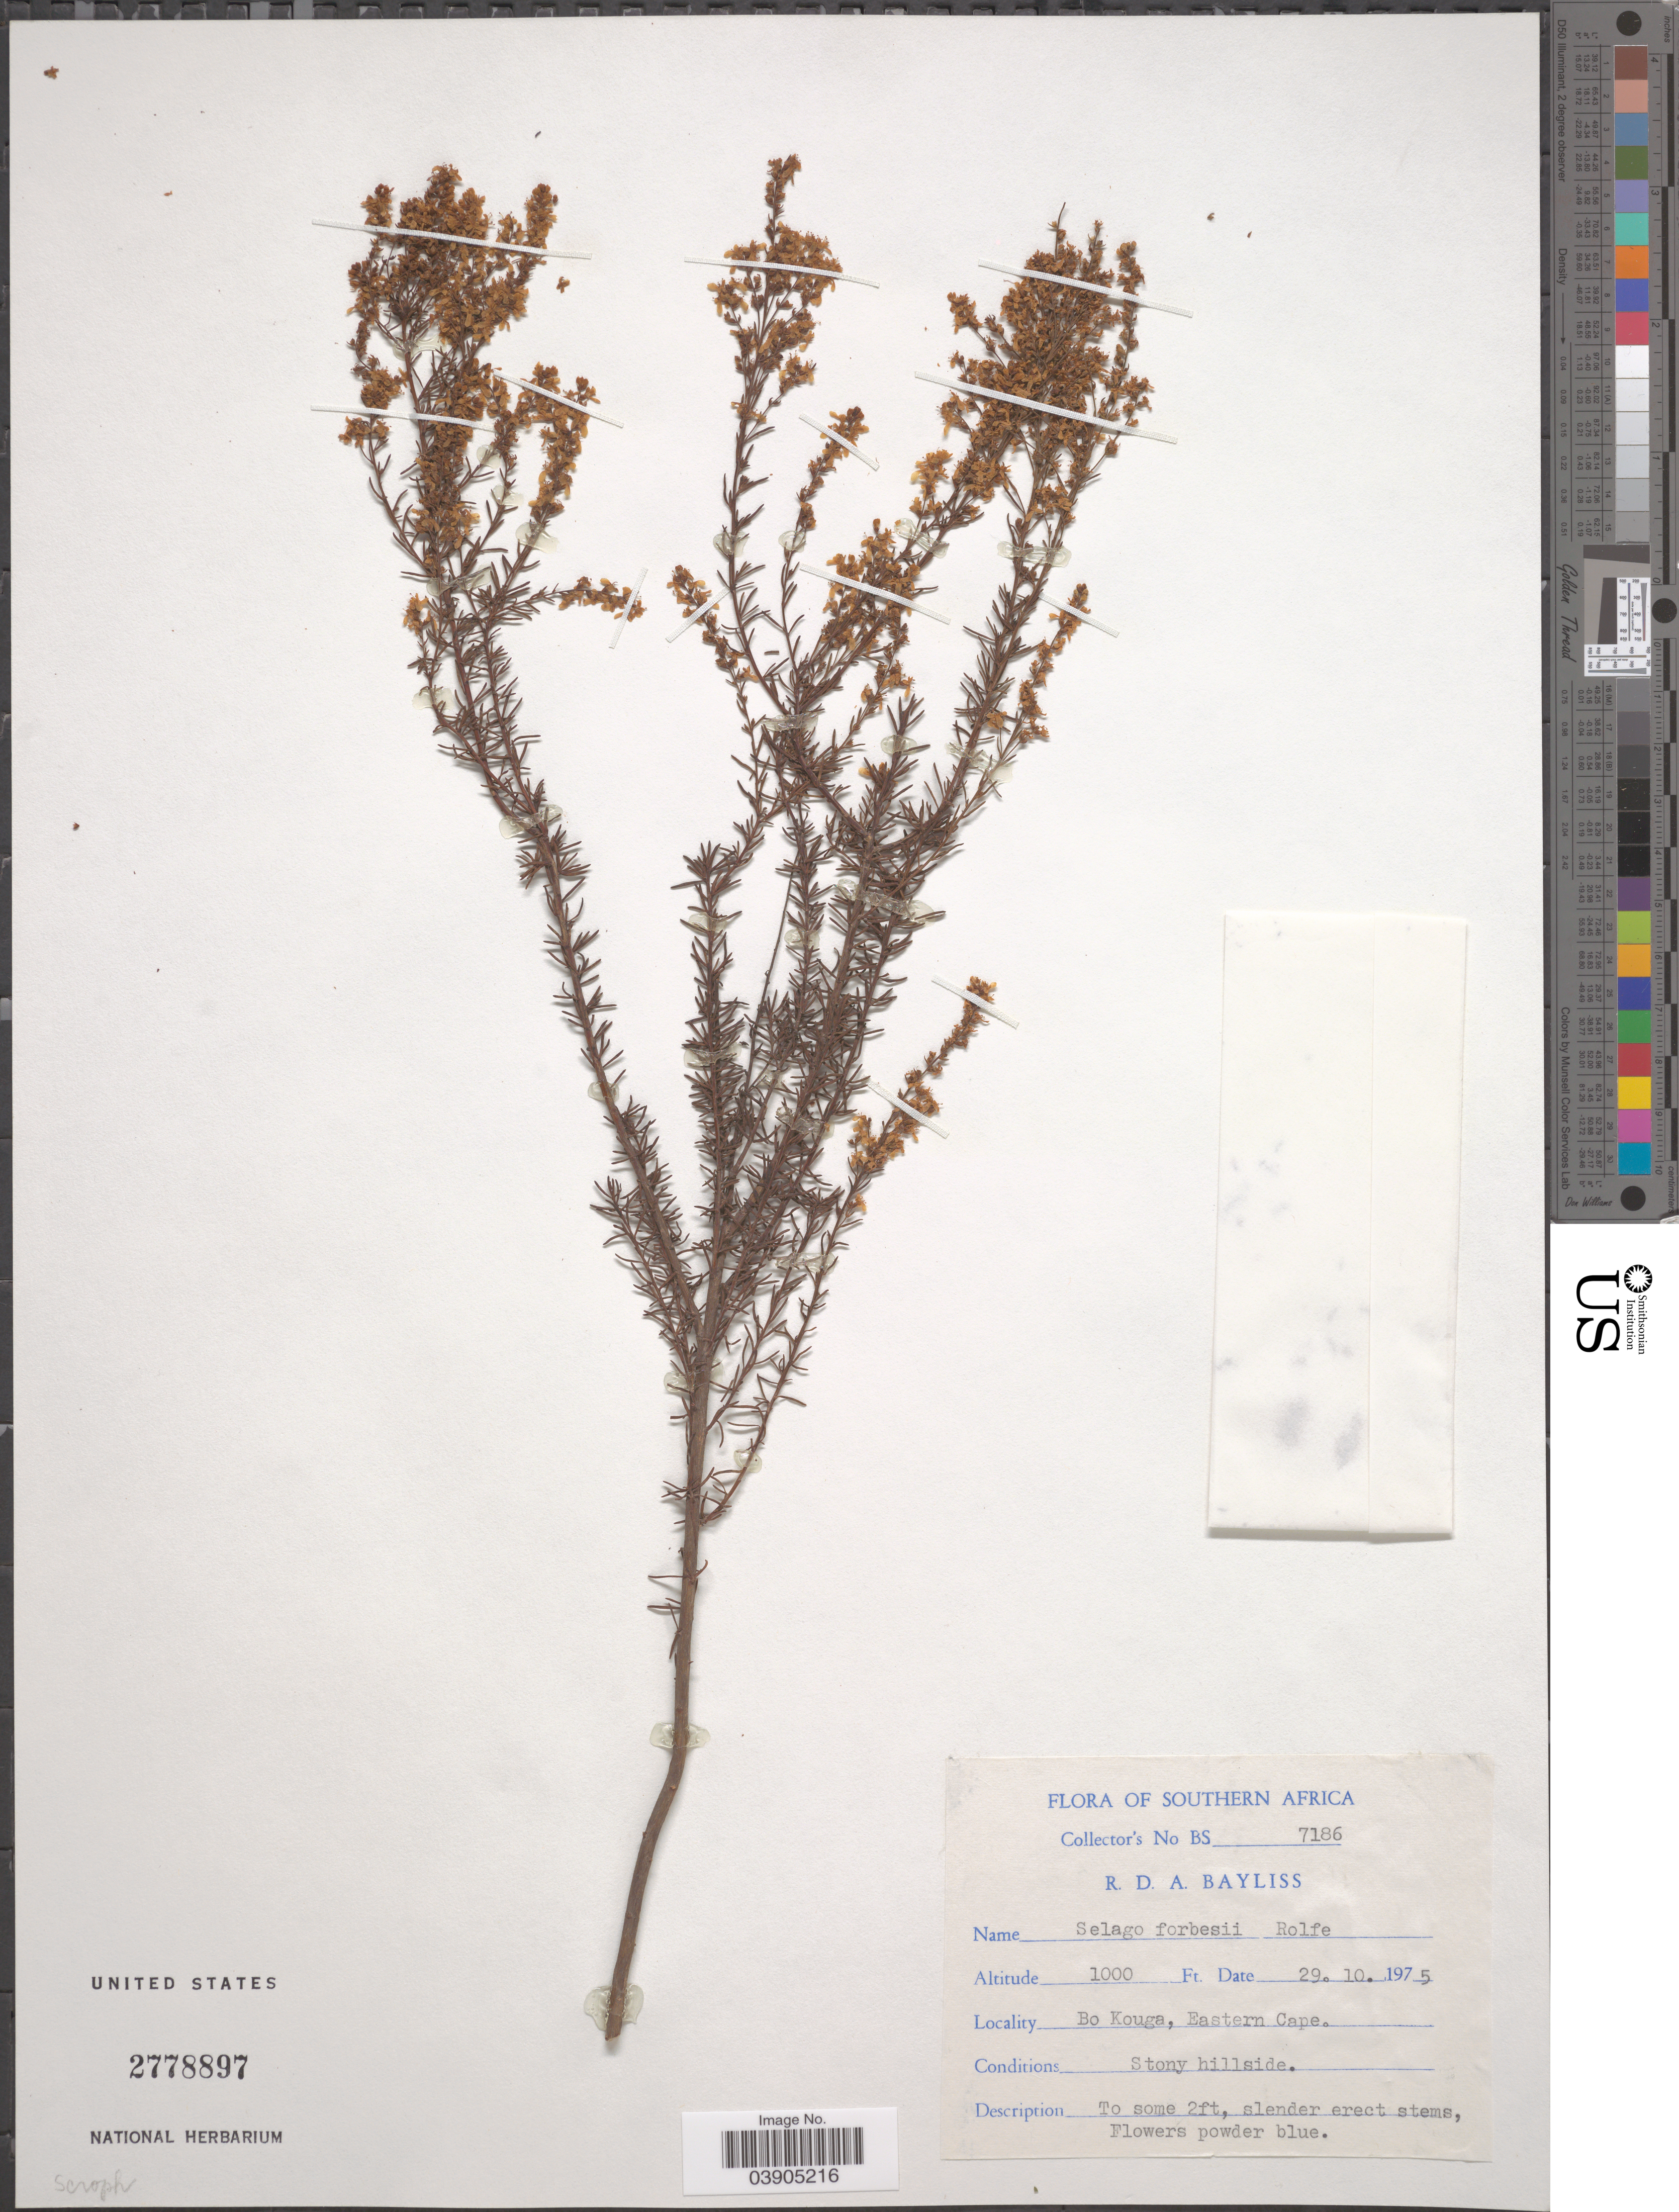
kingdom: Plantae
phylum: Tracheophyta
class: Magnoliopsida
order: Lamiales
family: Scrophulariaceae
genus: Selago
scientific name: Selago forbesii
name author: Rolfe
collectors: R. Bayliss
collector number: BS7186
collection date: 1975-10-29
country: South Africa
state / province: Eastern Cape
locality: Southern Africa. Bo Kouga, Eastern Cape.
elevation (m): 305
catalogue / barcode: US 2778897